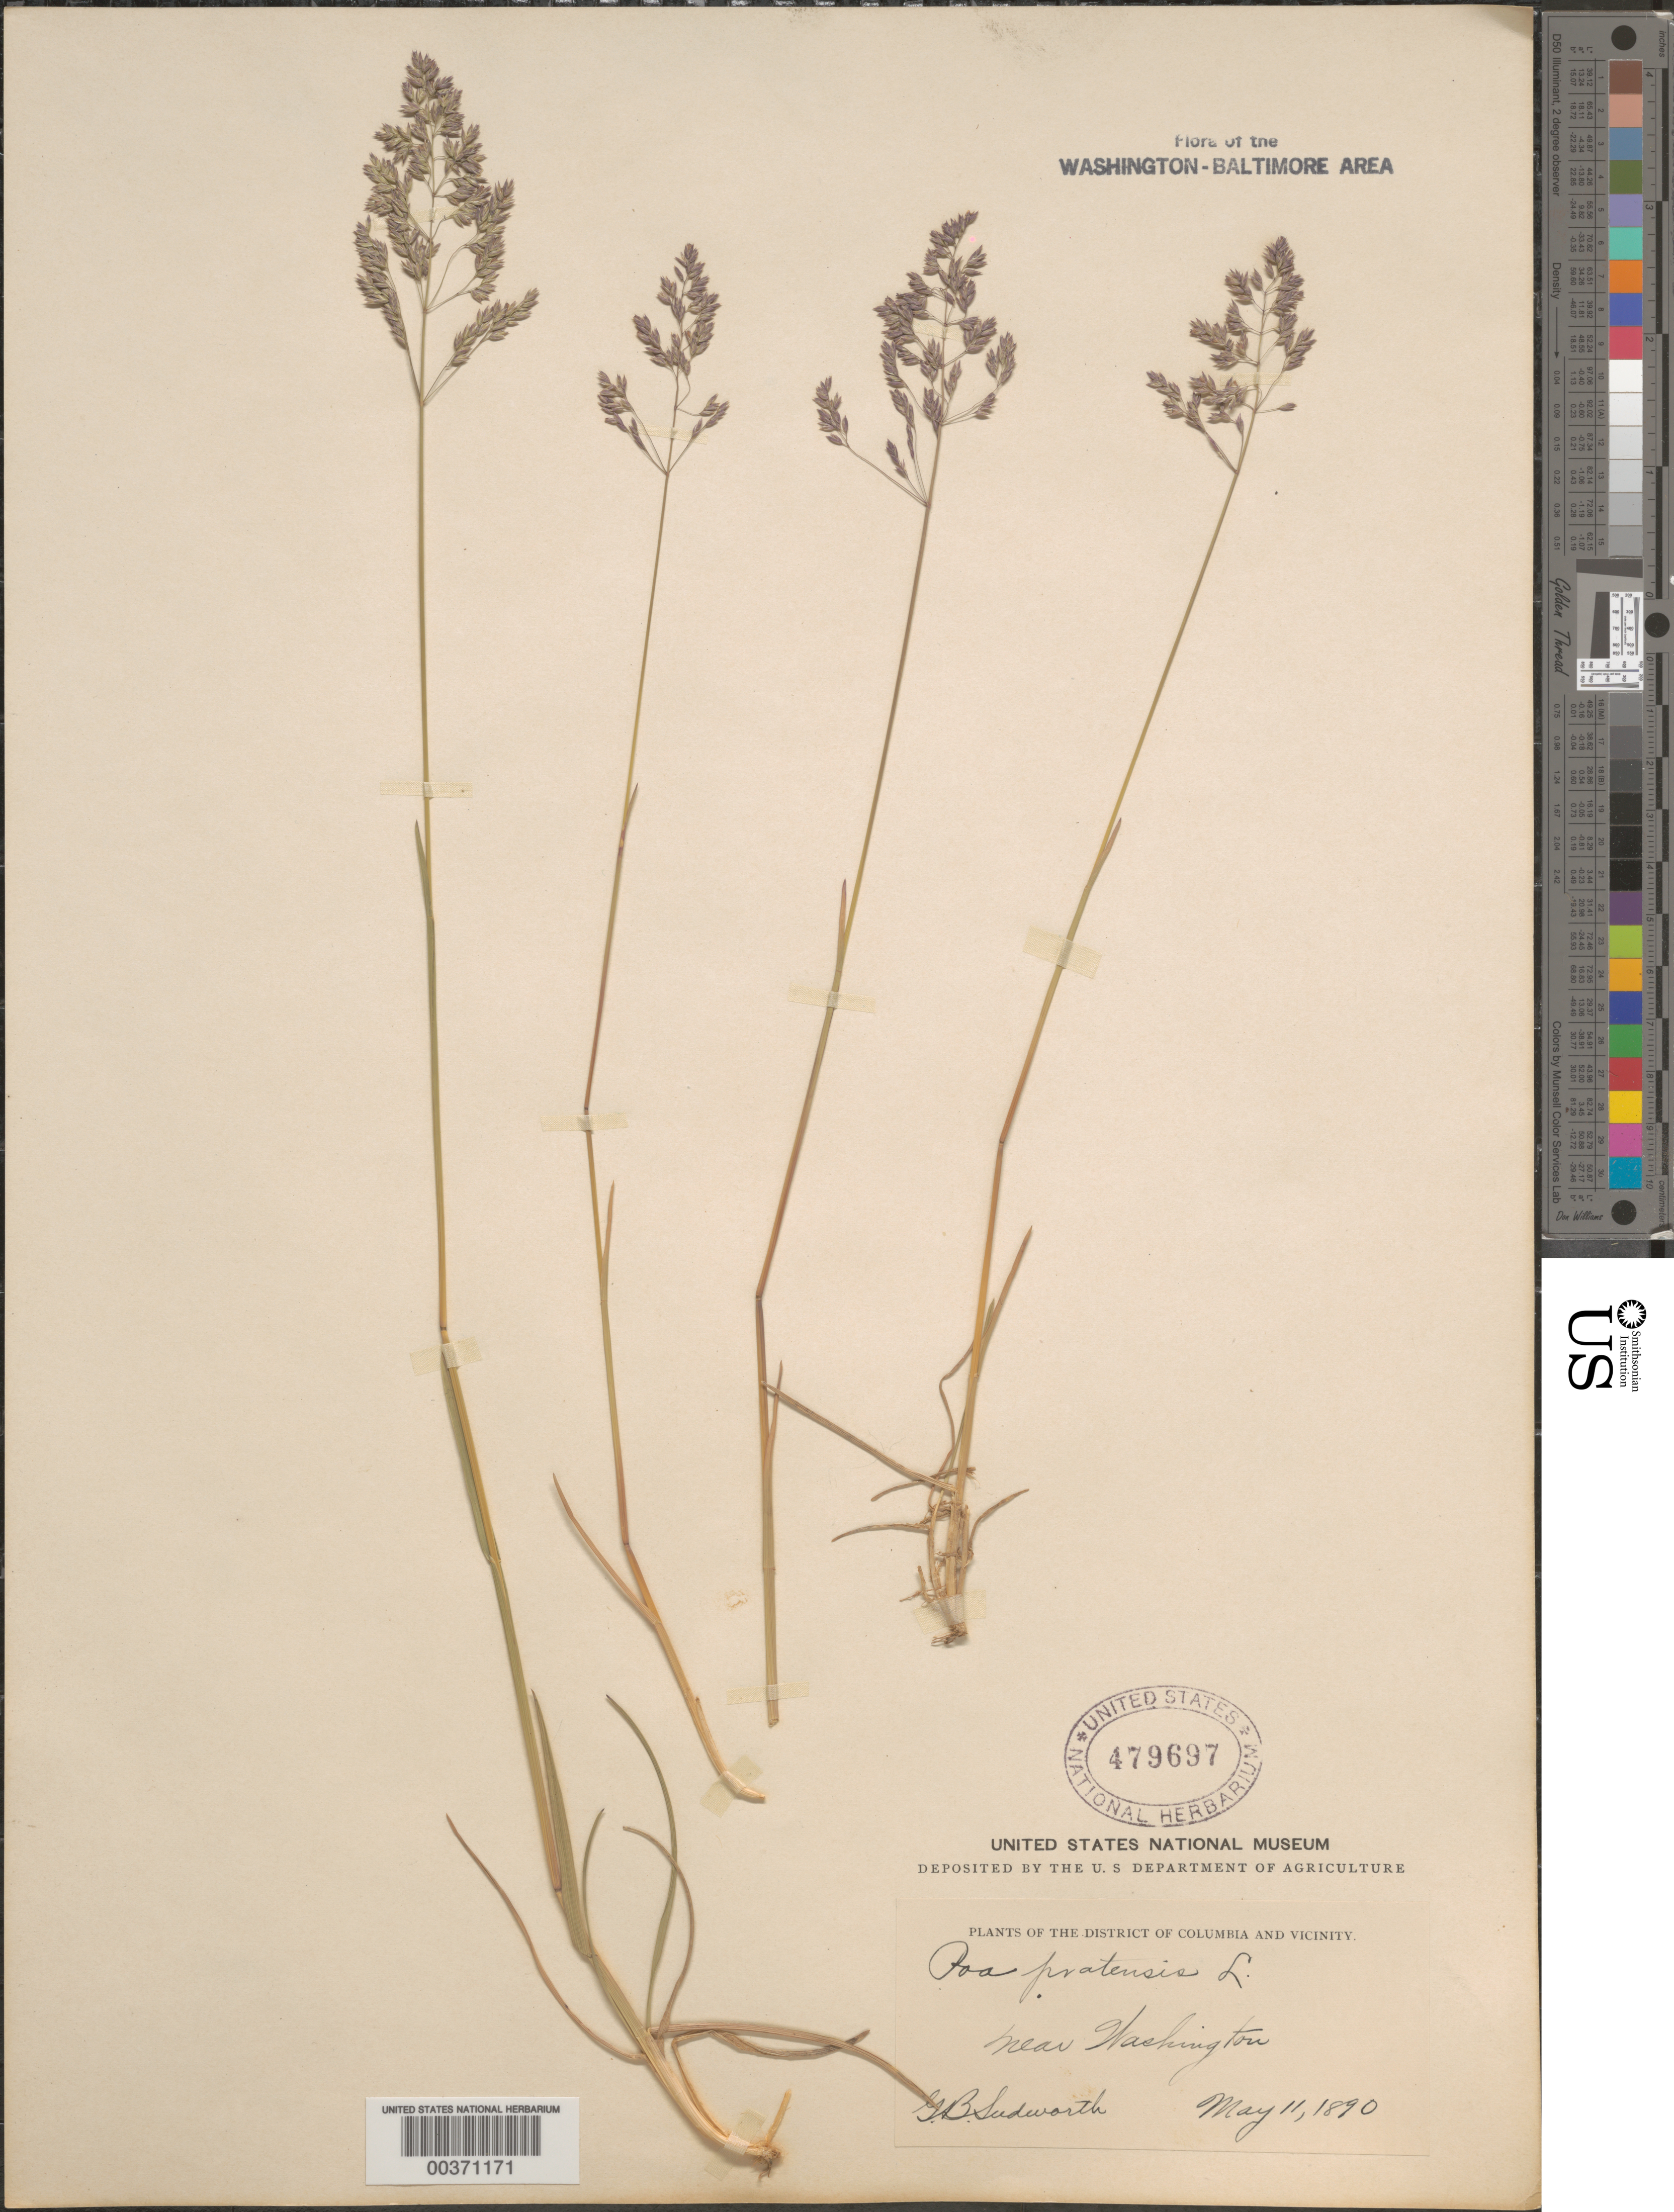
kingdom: Plantae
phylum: Tracheophyta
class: Liliopsida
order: Poales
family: Poaceae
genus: Poa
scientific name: Poa pratensis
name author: L.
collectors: G. B. Sudworth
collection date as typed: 11 May 1890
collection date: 1890-05-11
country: United States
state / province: District of Columbia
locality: Washington DC area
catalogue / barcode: US 479697